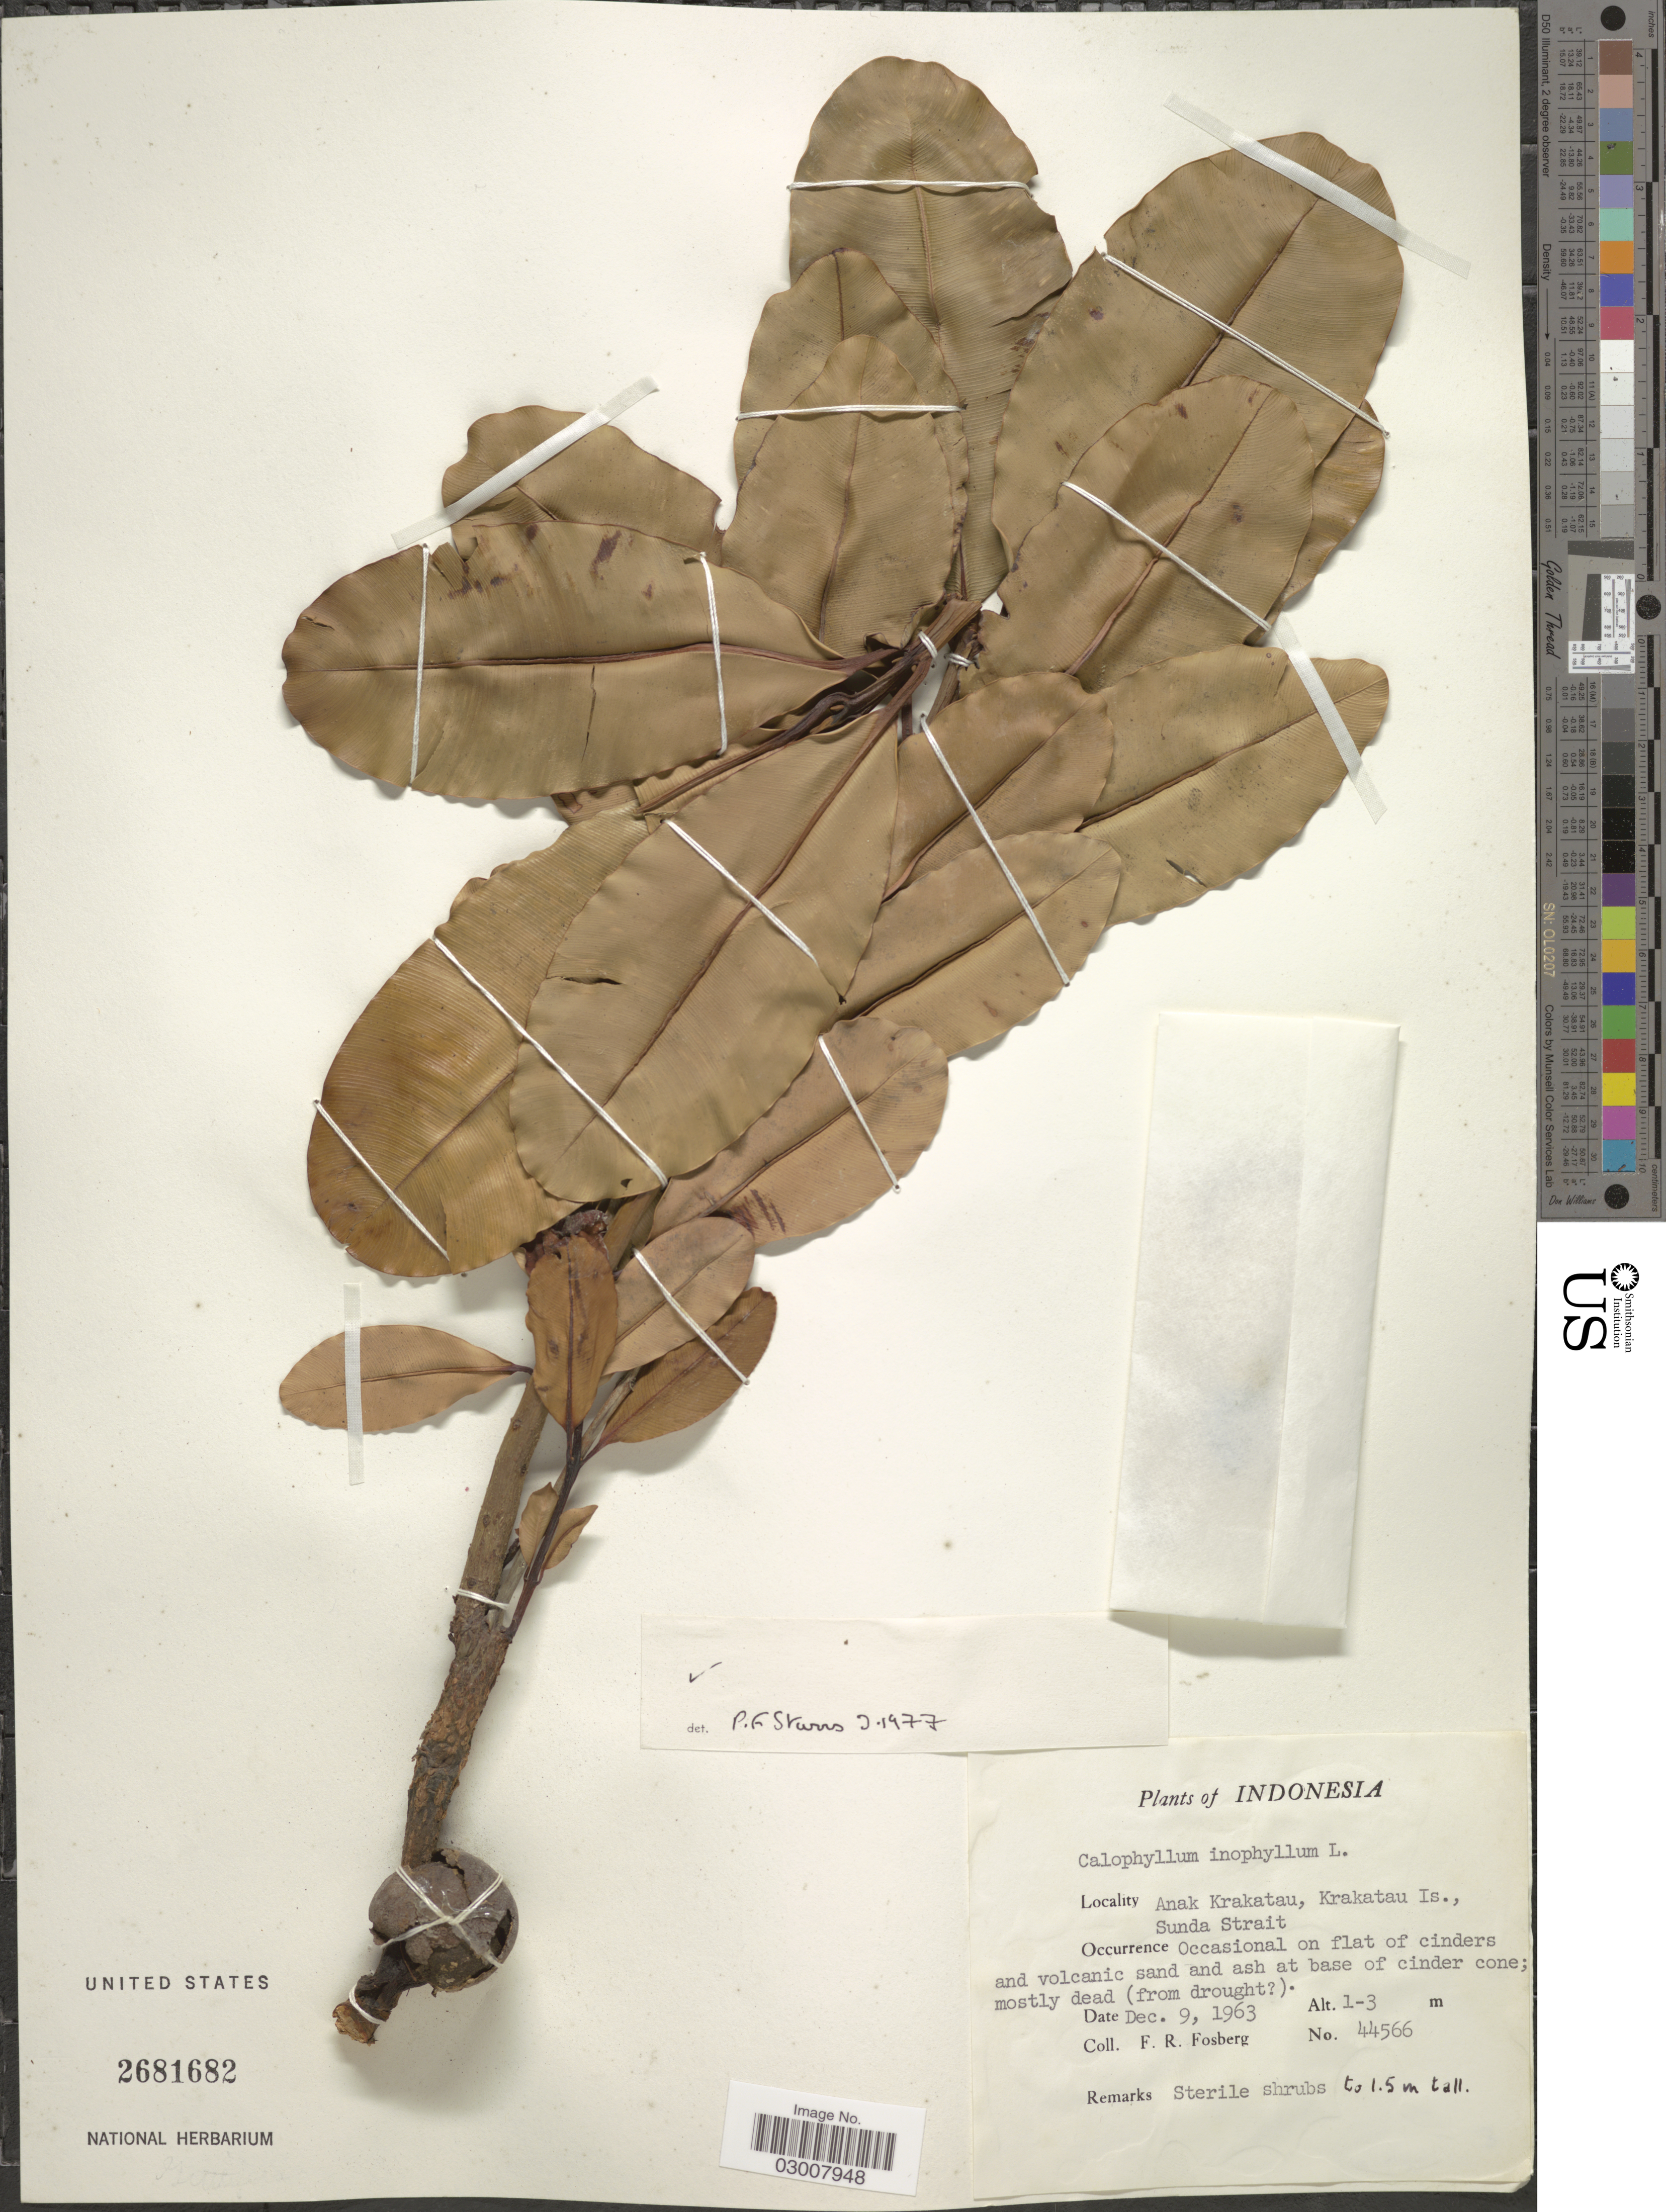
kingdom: Plantae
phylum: Tracheophyta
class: Magnoliopsida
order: Malpighiales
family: Calophyllaceae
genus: Calophyllum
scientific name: Calophyllum inophyllum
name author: L.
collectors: F. R. Fosberg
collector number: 44566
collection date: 1963-12-09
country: Indonesia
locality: Anak Krakatau, Krakatau Is., Sunda Strait.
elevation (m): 1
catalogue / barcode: US 2681682